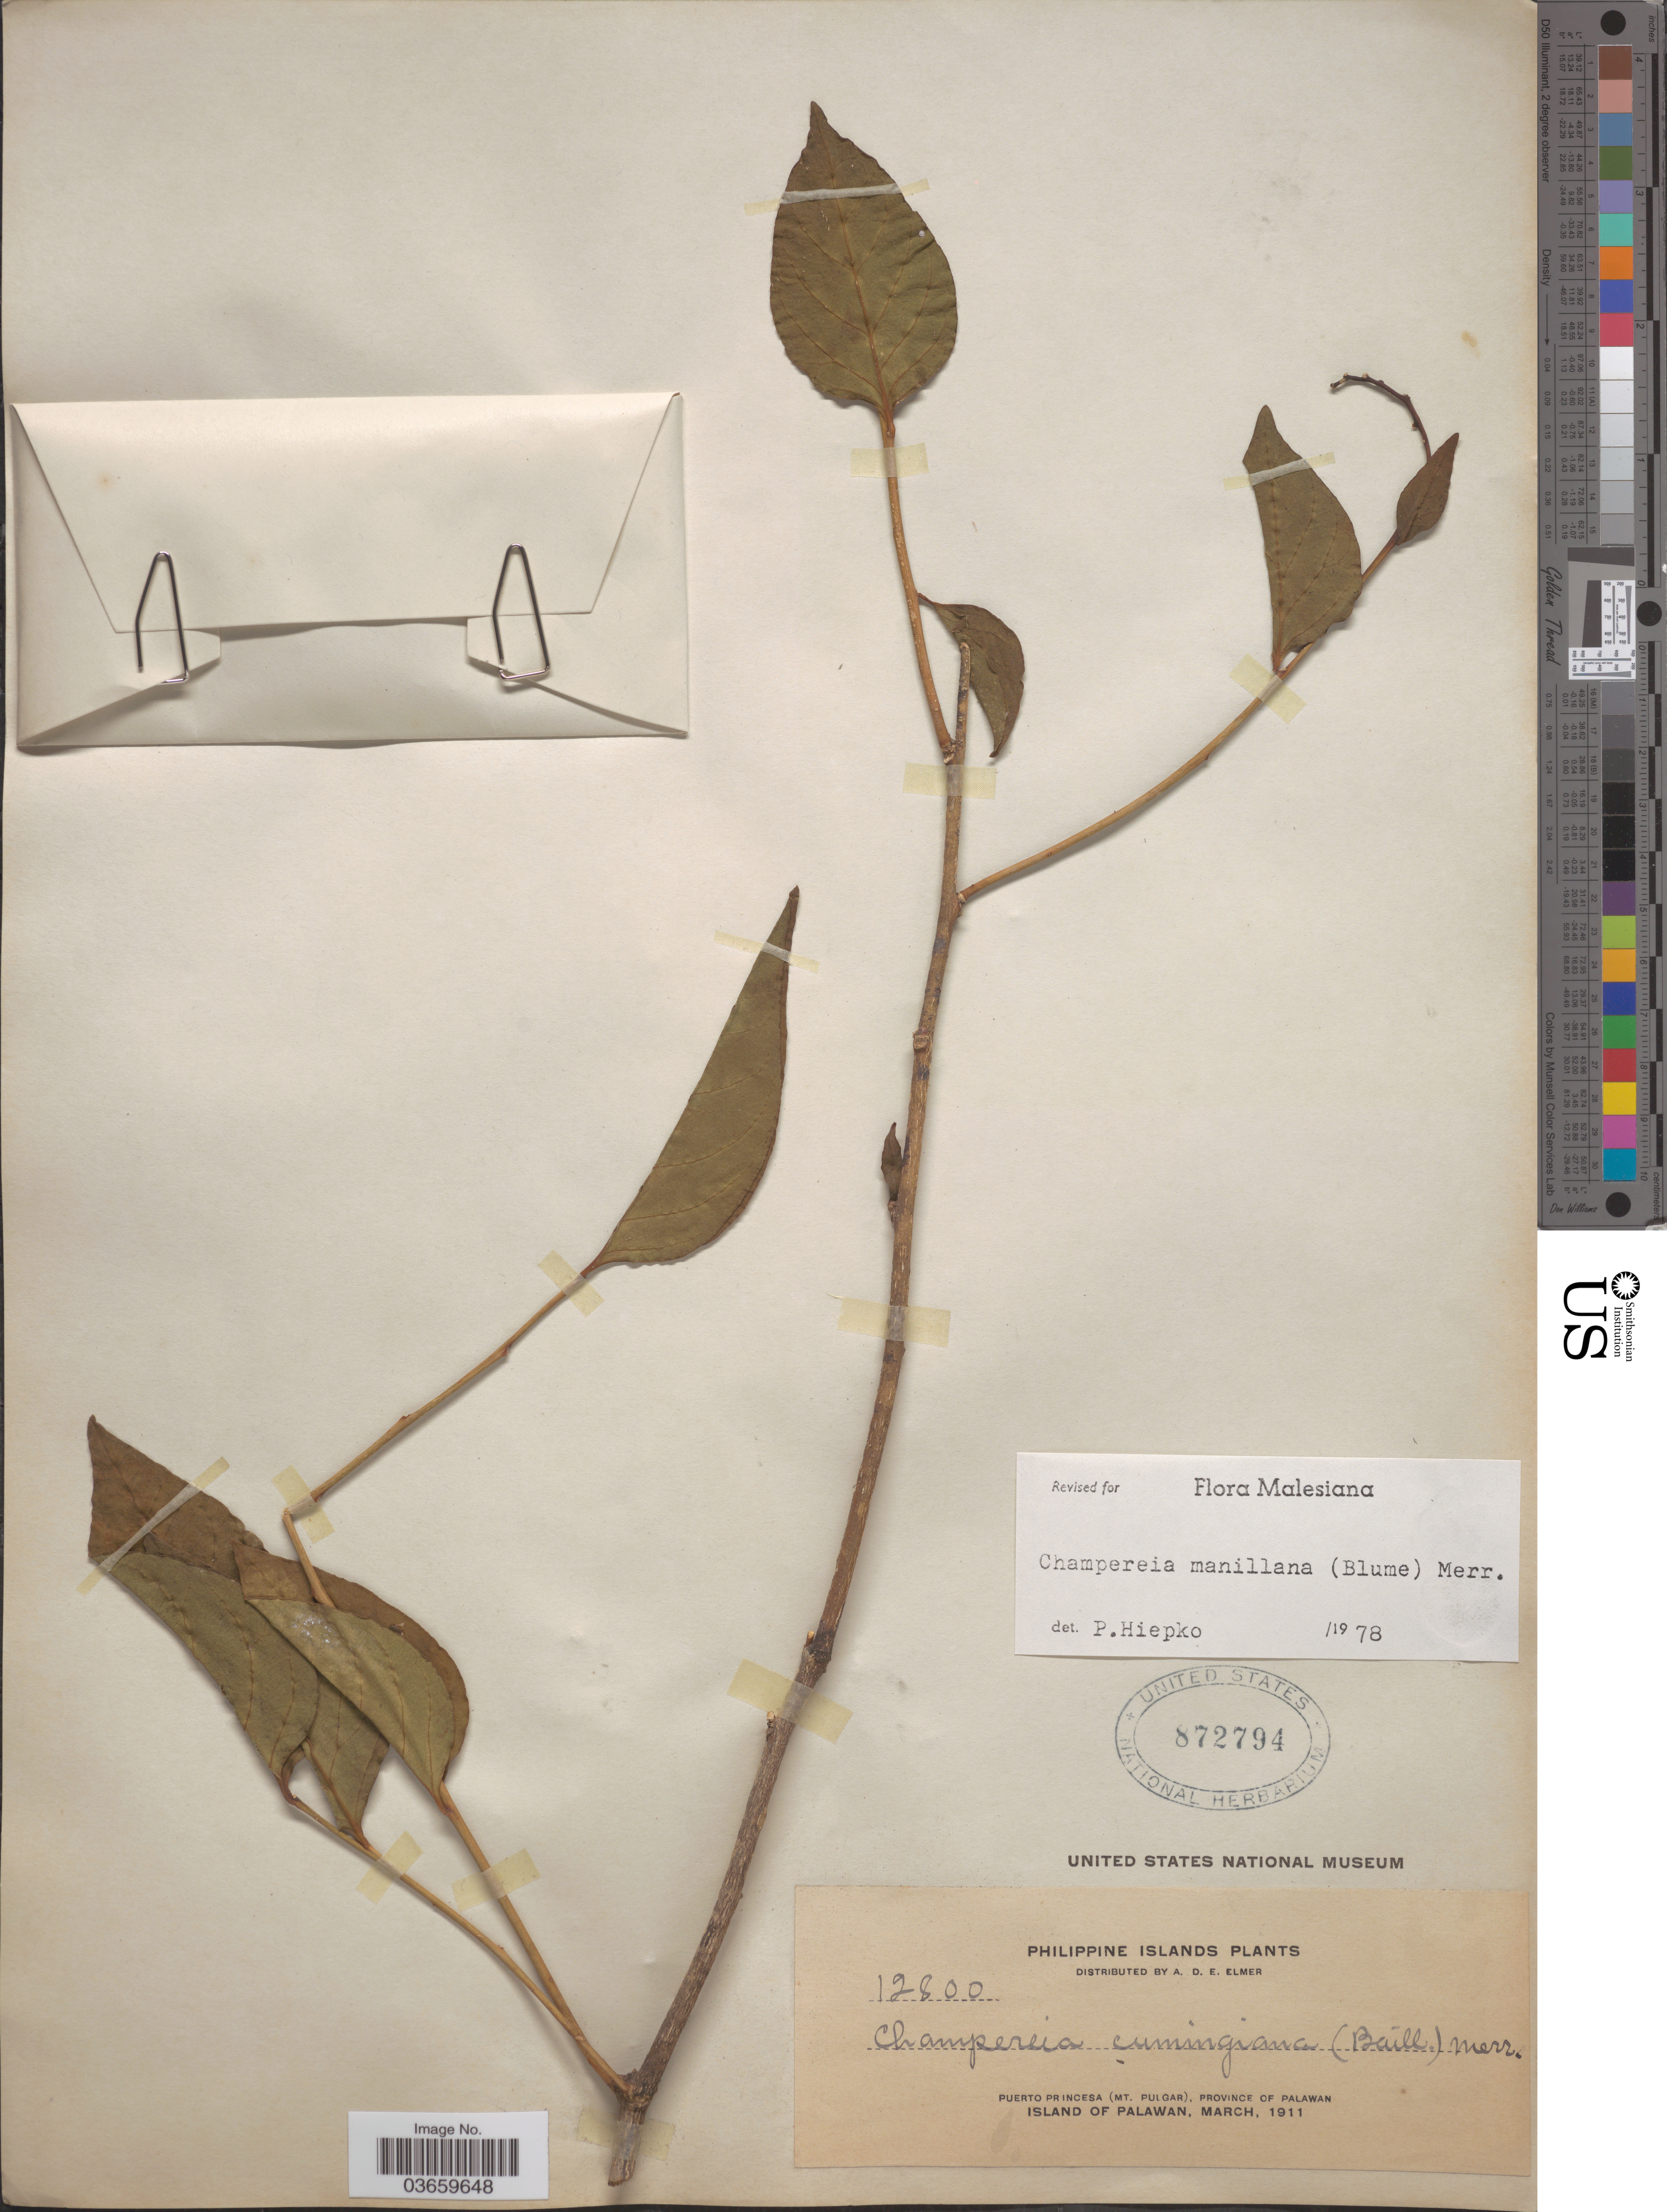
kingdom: Plantae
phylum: Tracheophyta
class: Magnoliopsida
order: Santalales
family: Opiliaceae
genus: Champereia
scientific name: Champereia manillana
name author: (Blume) Merr.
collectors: A. D. E. Elmer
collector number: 12800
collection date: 1911-03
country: Philippines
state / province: Mimaropa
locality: Puerto Princesa (Mt. Pulgar), Province of Palawan. Island of Palawan.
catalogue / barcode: US 872794